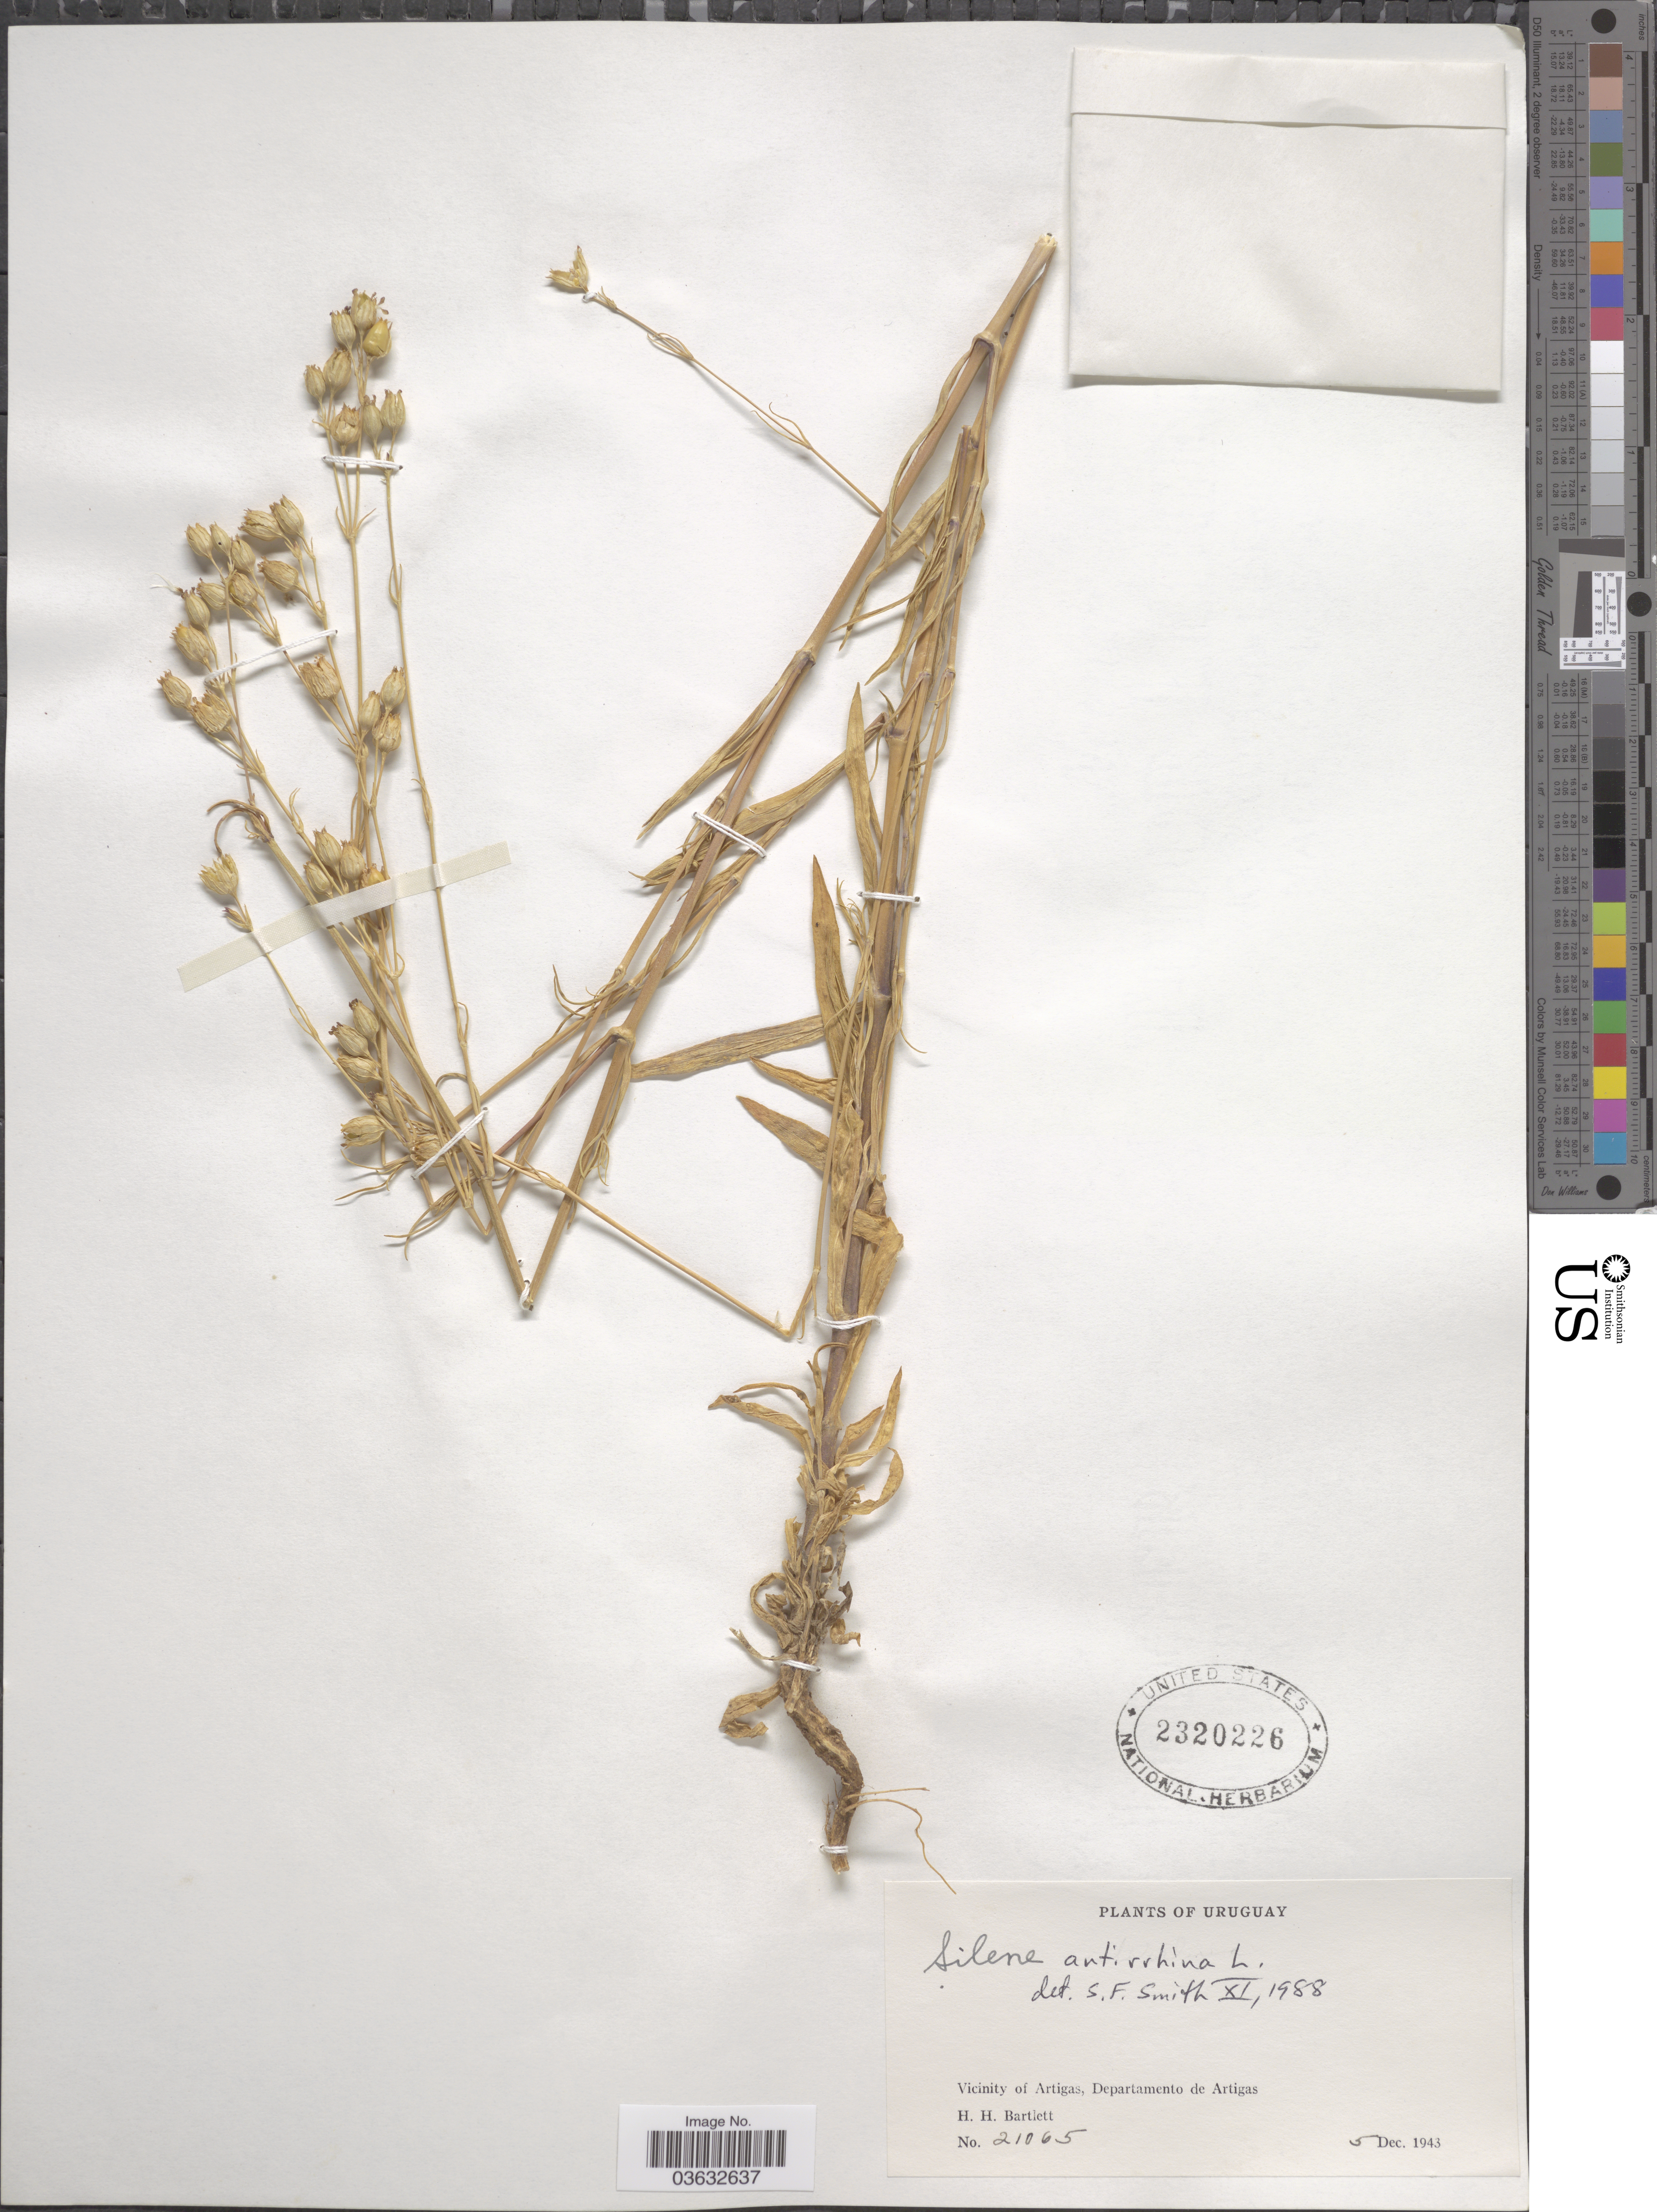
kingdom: Plantae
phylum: Tracheophyta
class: Magnoliopsida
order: Caryophyllales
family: Caryophyllaceae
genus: Silene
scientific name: Silene antirrhina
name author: L.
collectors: H. H. Bartlett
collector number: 21065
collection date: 1943-12-05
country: Uruguay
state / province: Artigas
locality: Vicinity of Artigas, Departamento de Artigas.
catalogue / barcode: US 2320226